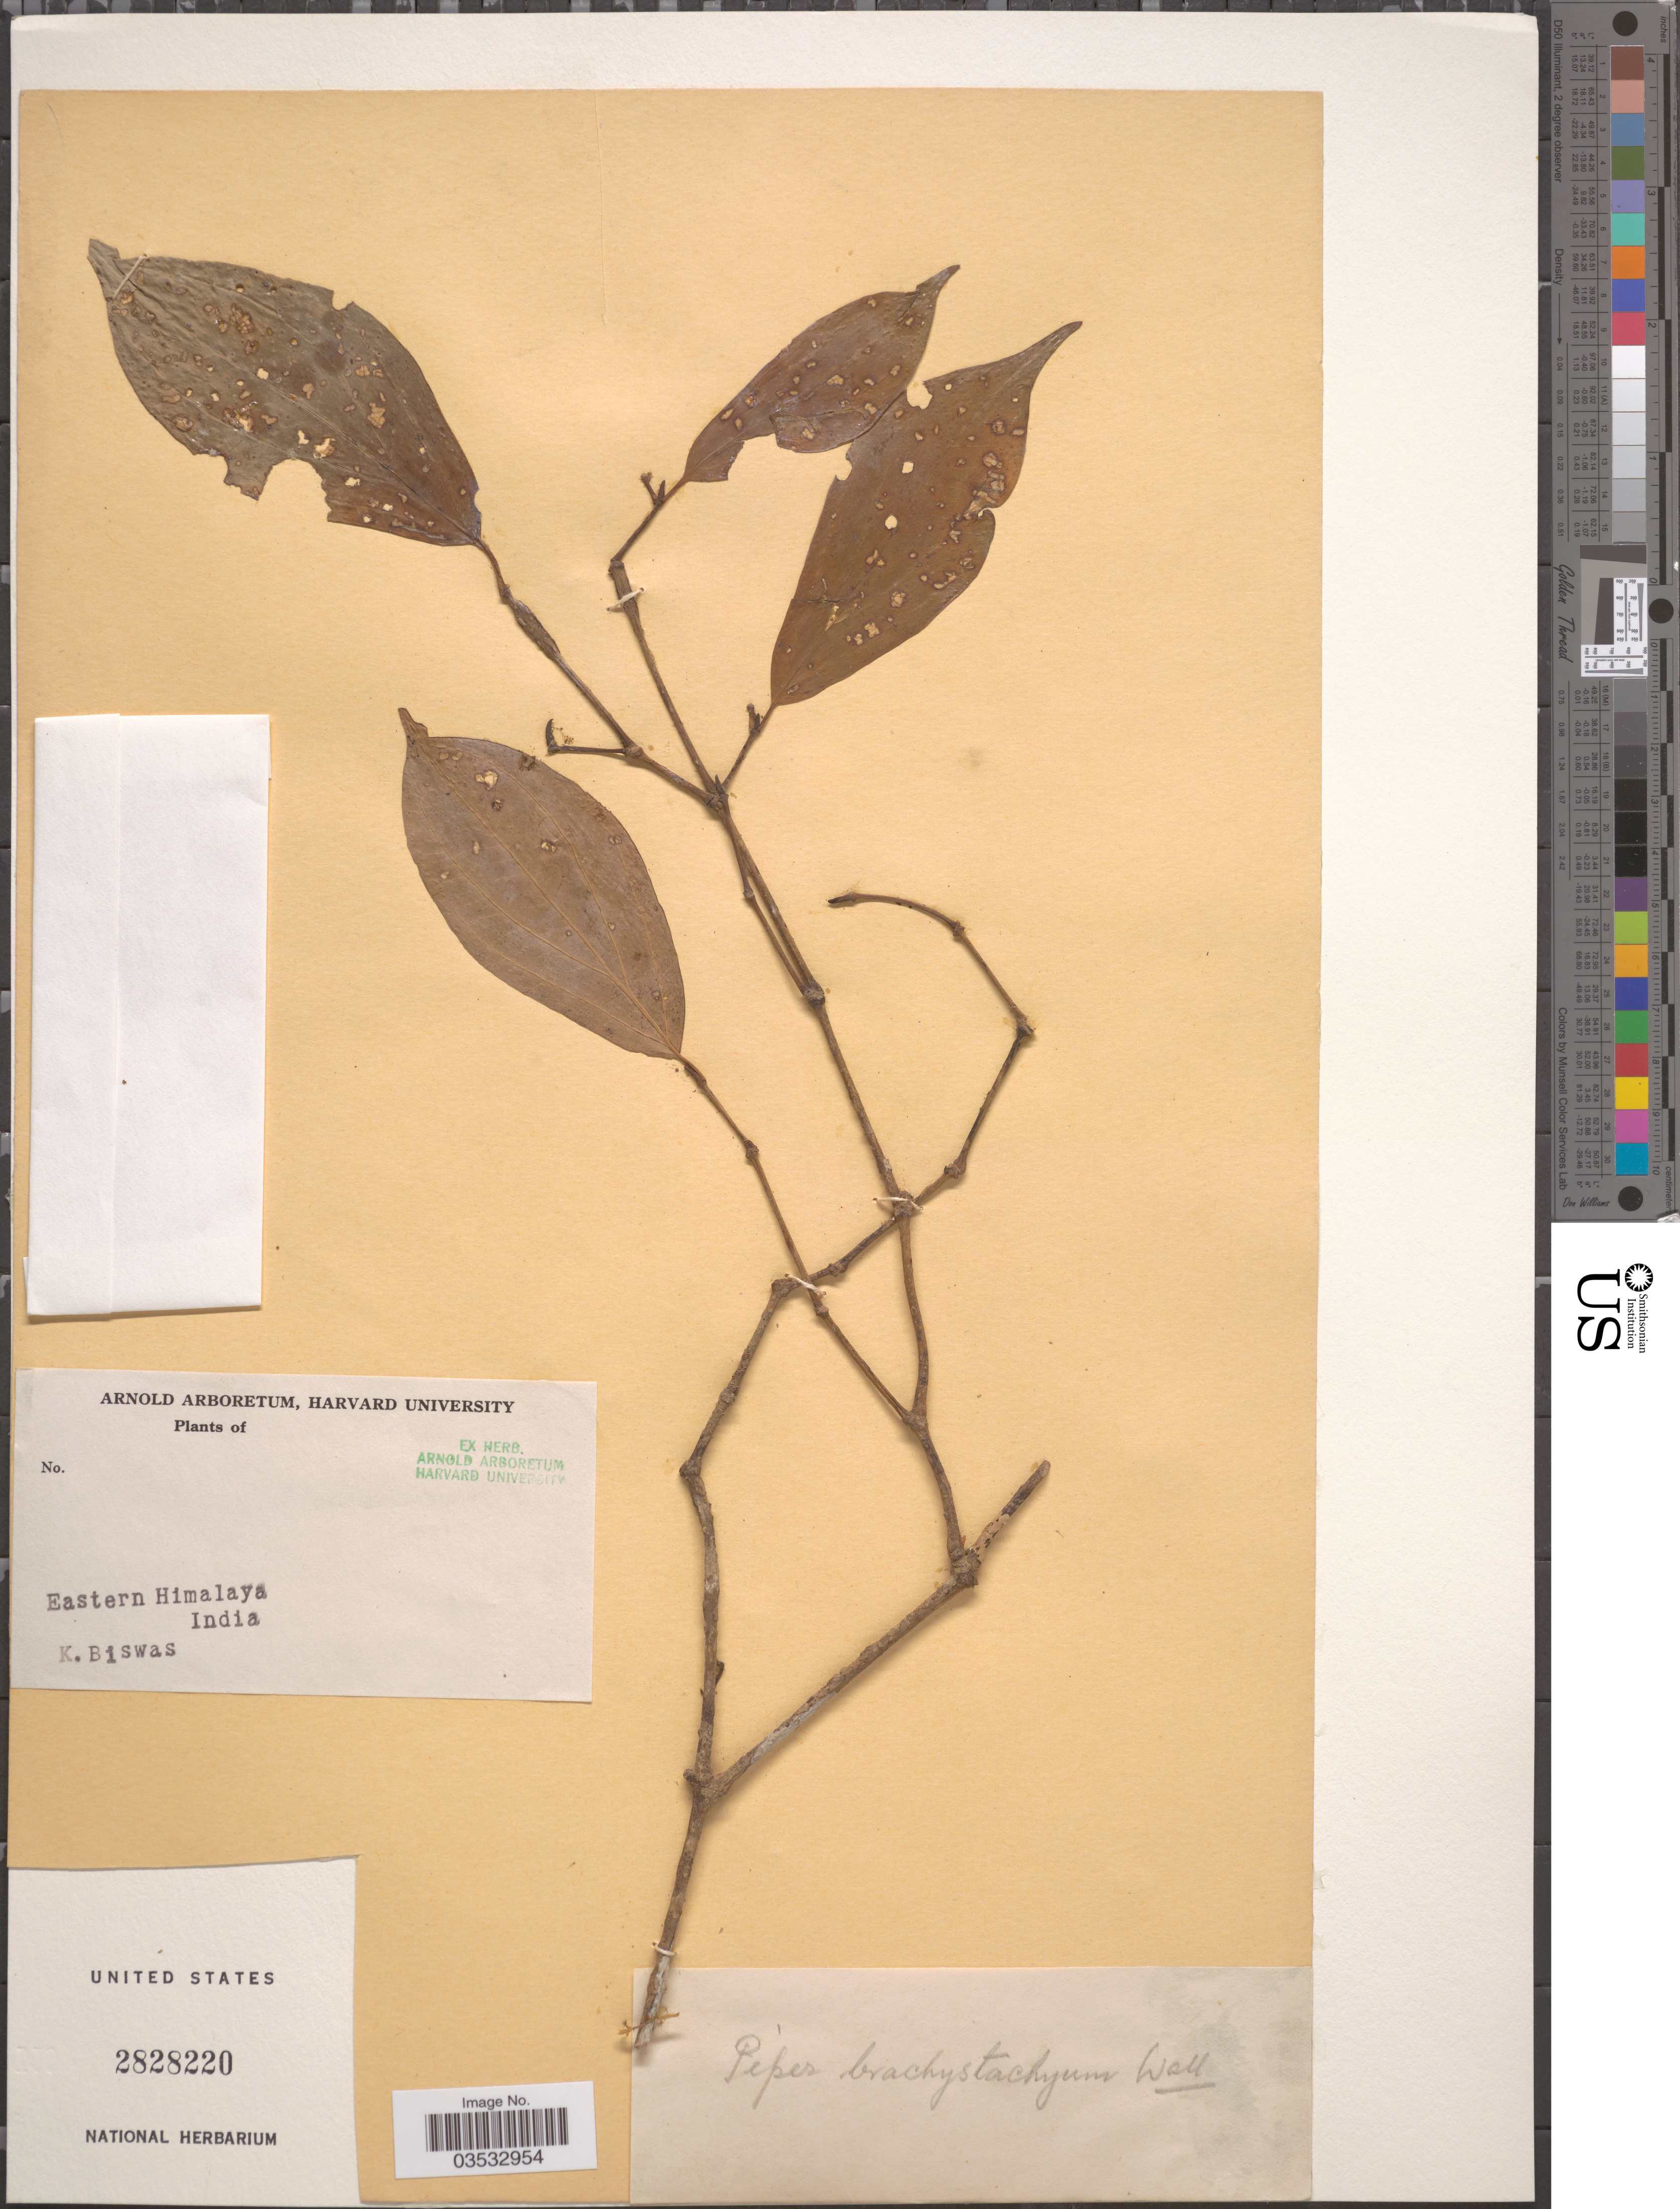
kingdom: Plantae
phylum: Tracheophyta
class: Magnoliopsida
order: Piperales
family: Piperaceae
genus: Piper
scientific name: Piper brachystachyum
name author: C. DC. in DC.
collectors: K. Biswas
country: India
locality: Eastern Himalaya.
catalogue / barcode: US 2828220